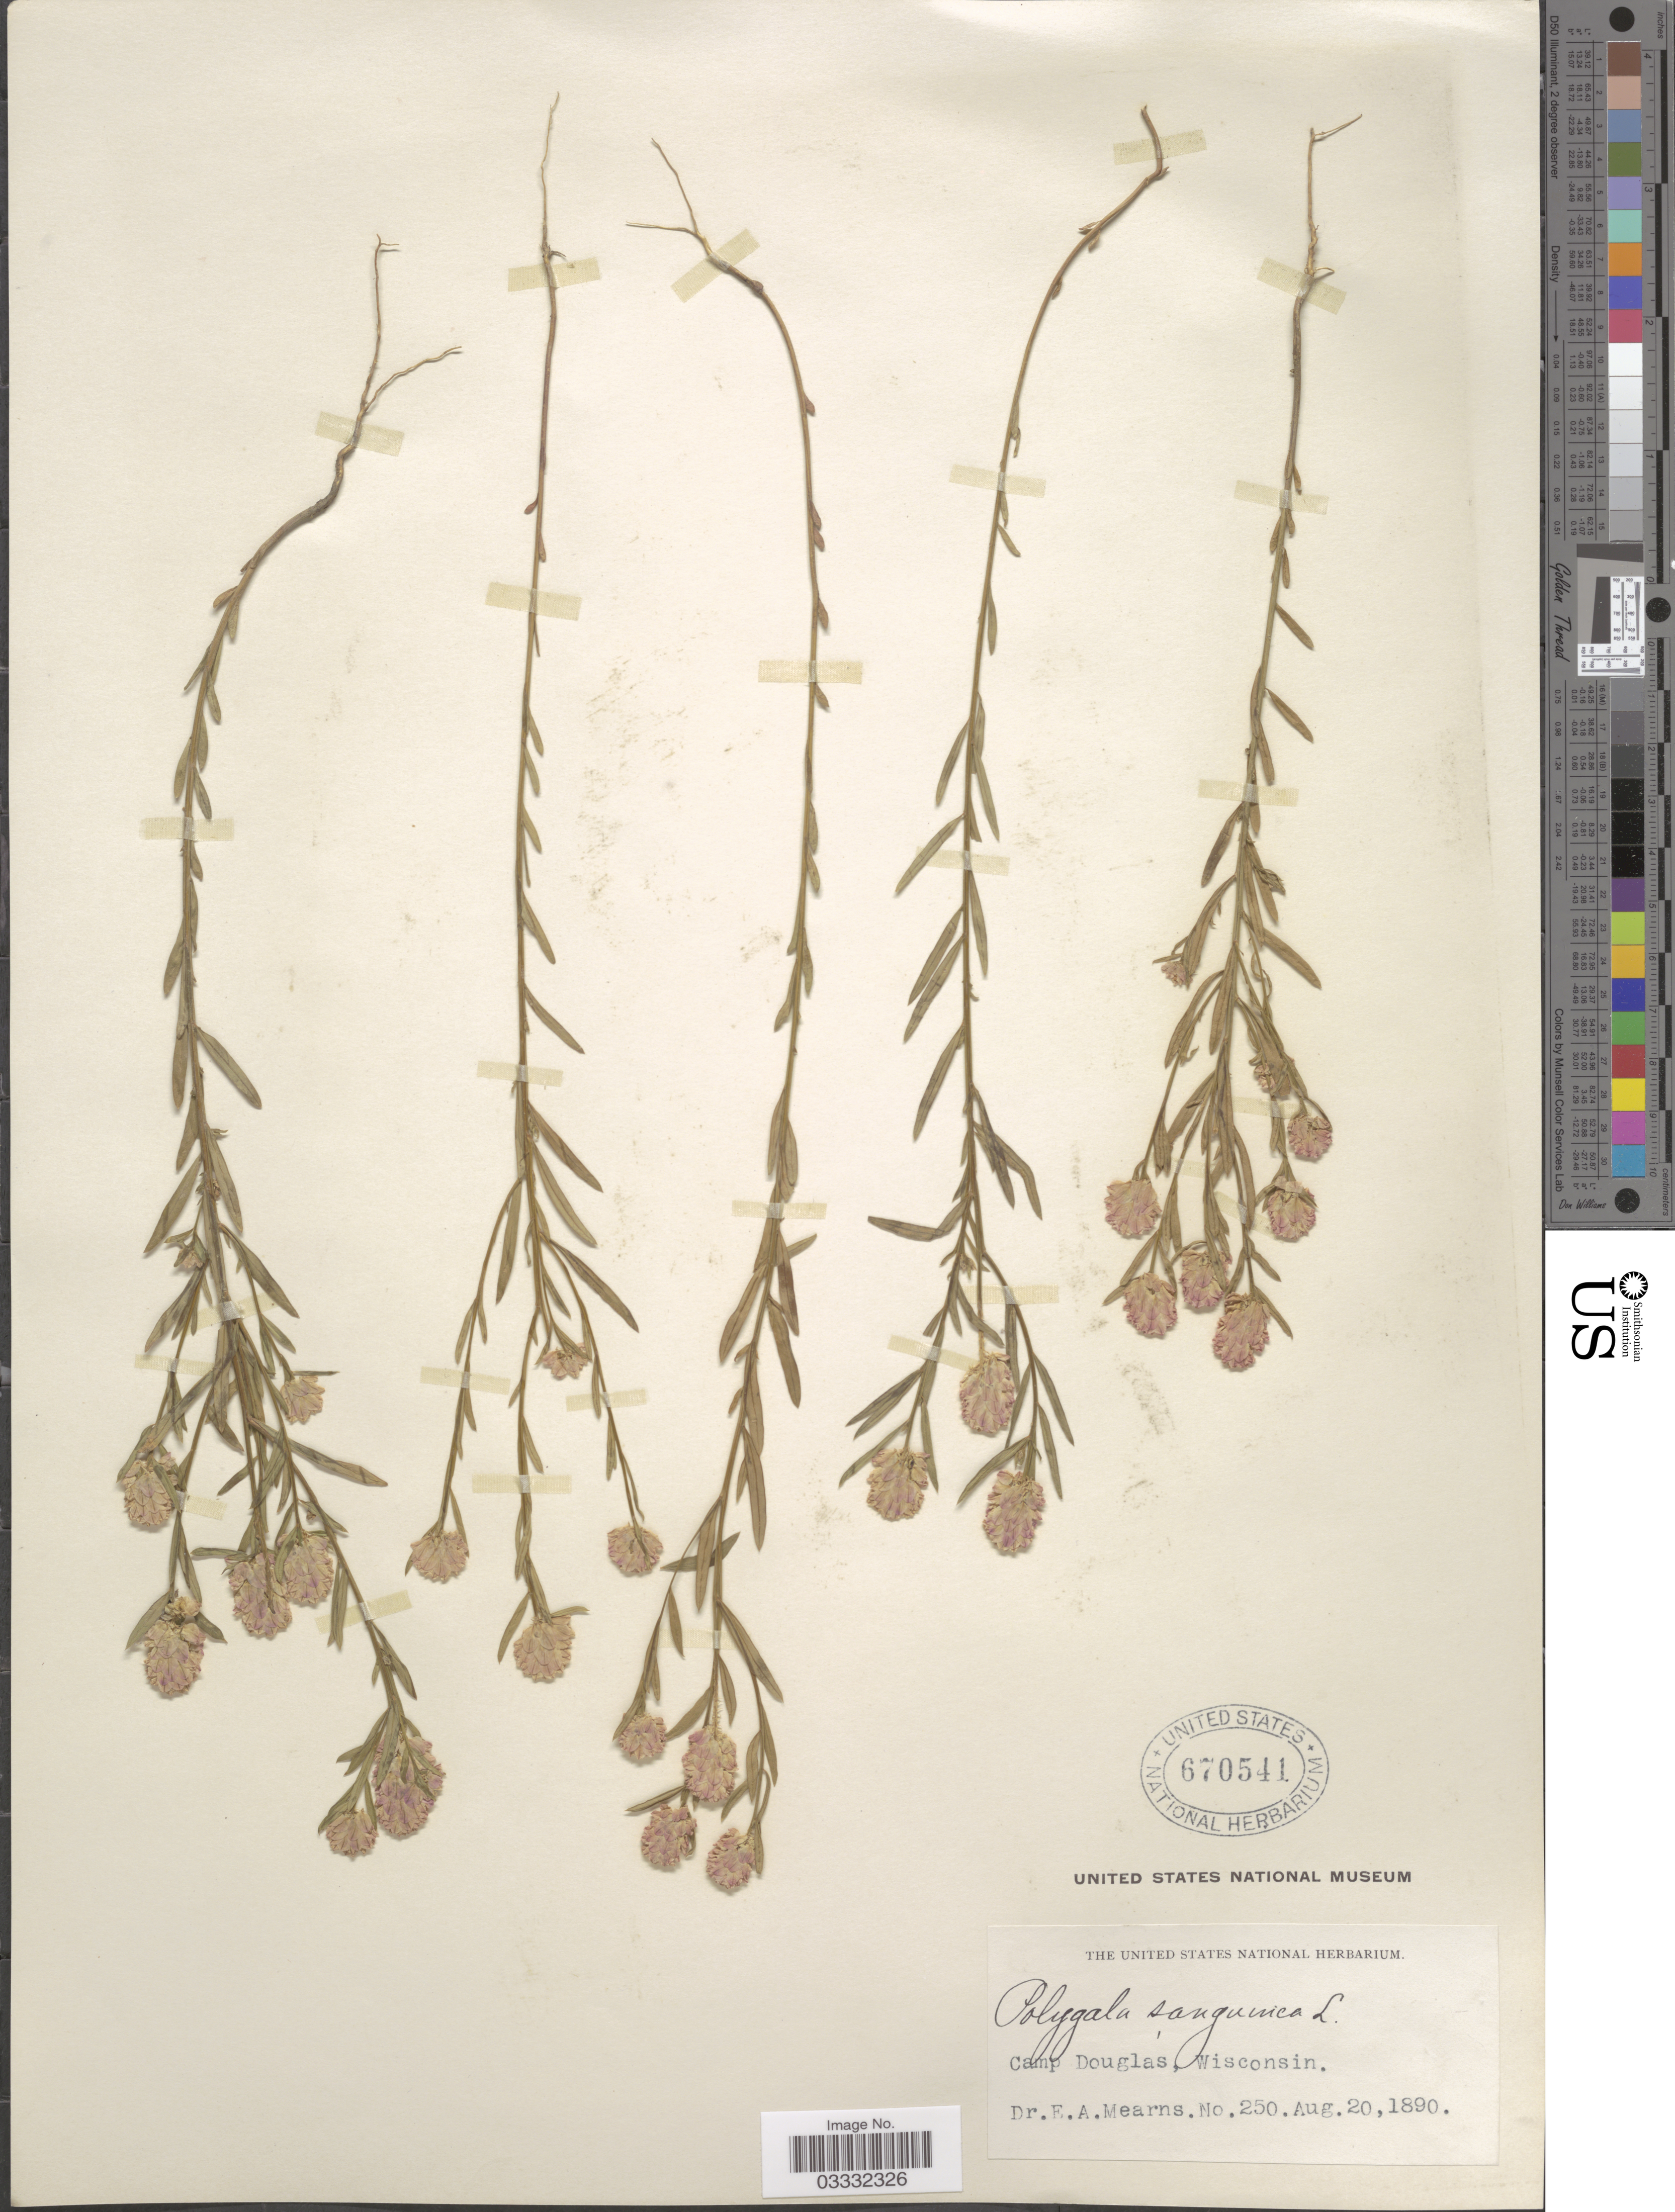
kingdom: Plantae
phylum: Tracheophyta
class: Magnoliopsida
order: Fabales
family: Polygalaceae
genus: Polygala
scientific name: Polygala sanguinea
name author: L.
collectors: E. A. Mearns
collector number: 250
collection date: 1890-08-20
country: United States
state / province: Wisconsin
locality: Camp Douglas.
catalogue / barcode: US 670541